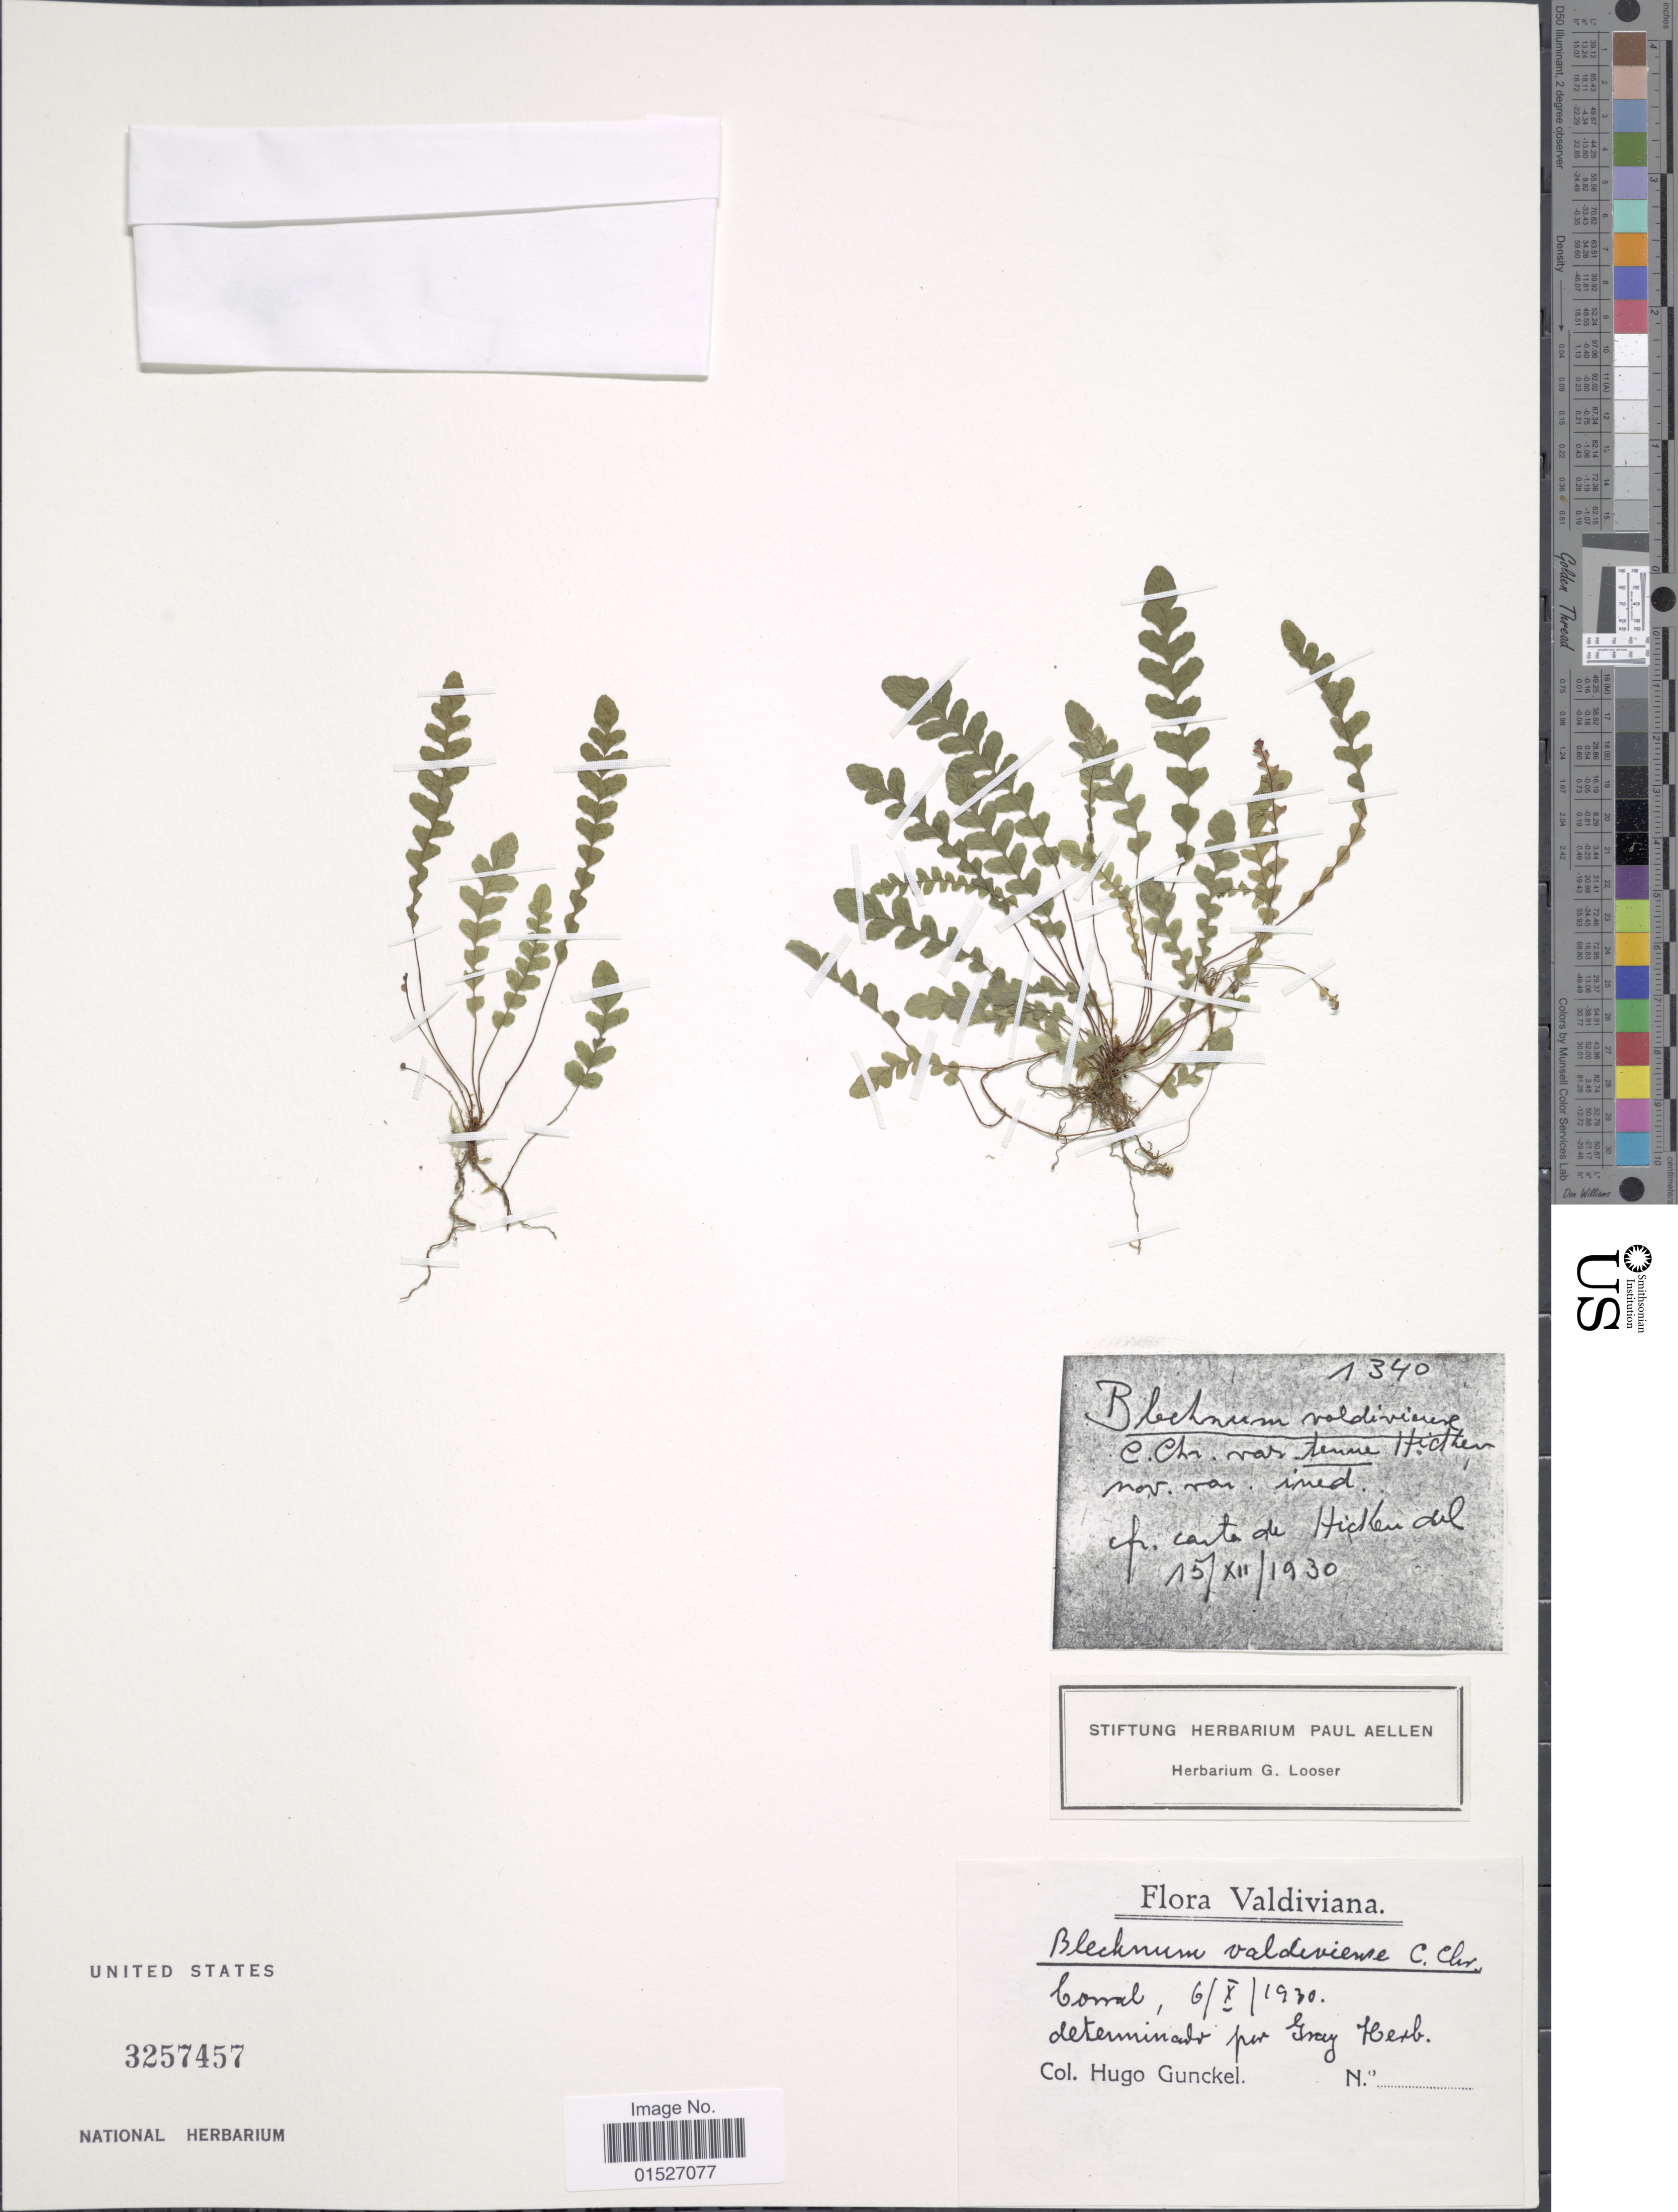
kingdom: Plantae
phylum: Tracheophyta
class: Polypodiopsida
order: Polypodiales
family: Blechnaceae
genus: Blechnum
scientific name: Blechnum valdivense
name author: C. Chr.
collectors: H. Gunckel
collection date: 1930-10-06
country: Chile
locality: Valdiviana, Corral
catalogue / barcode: US 3257457